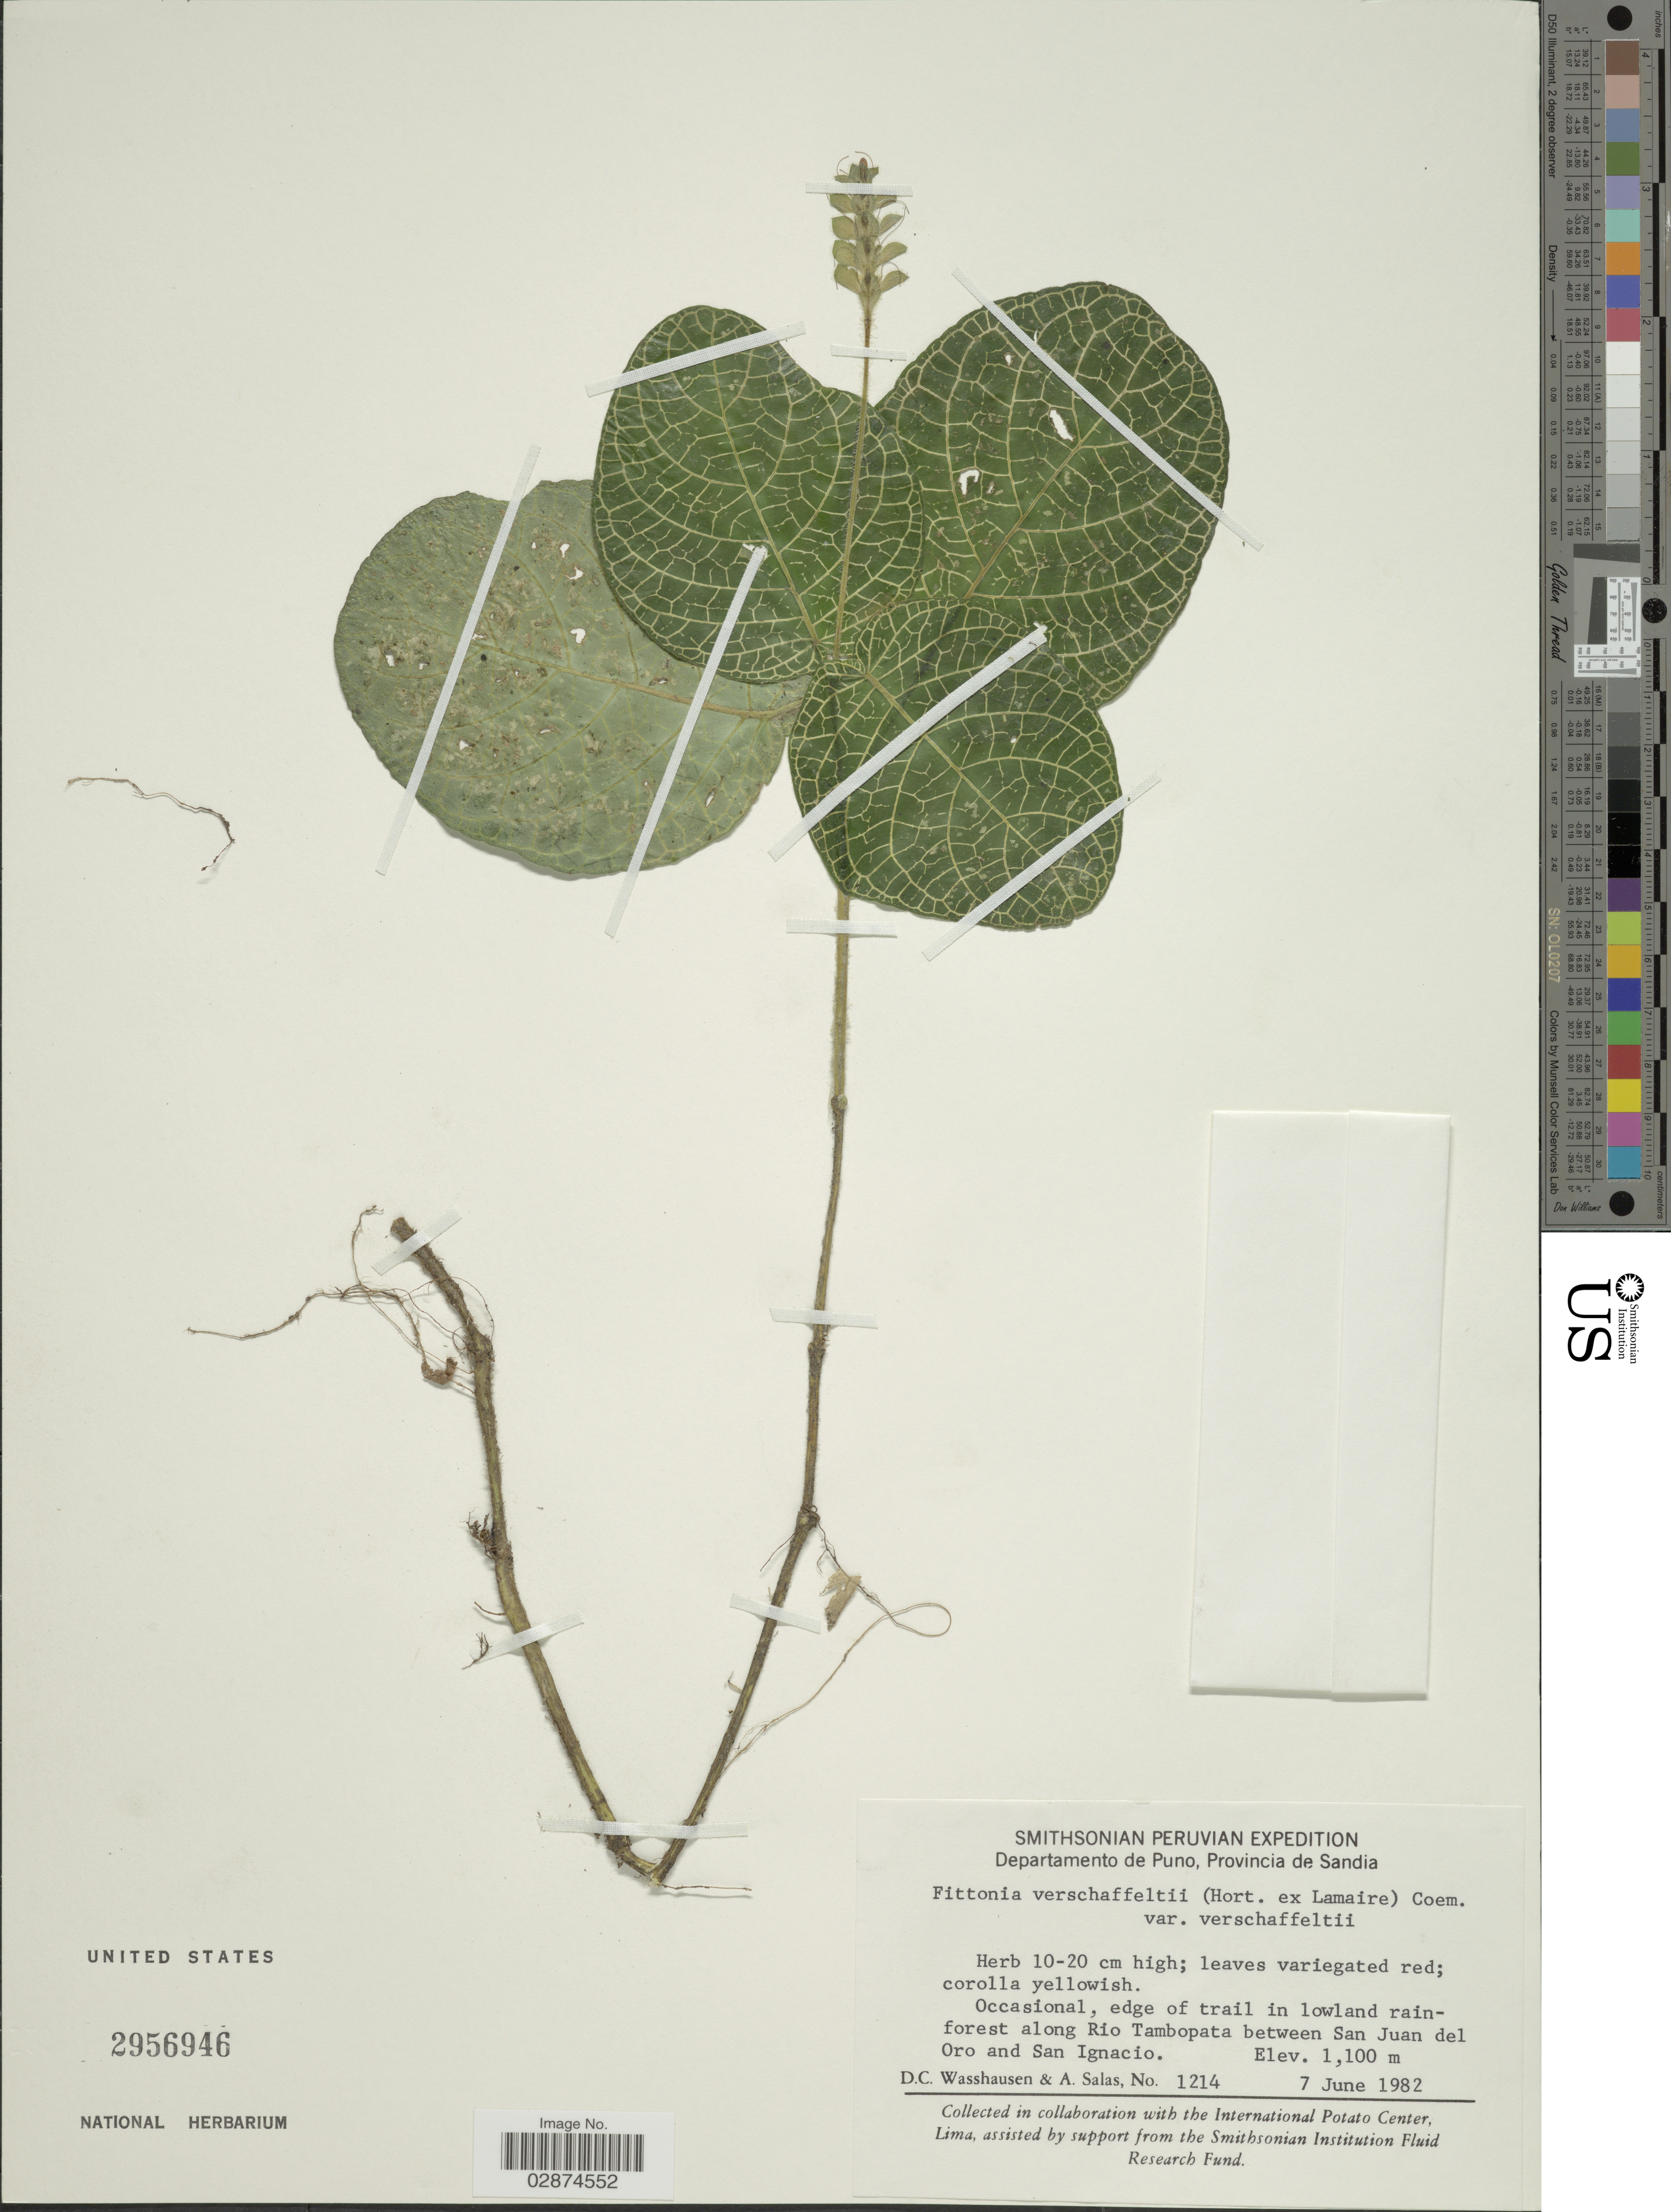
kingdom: Plantae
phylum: Tracheophyta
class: Magnoliopsida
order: Lamiales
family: Acanthaceae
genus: Fittonia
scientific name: Fittonia albivenis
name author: (Lindl. ex Veitch) Brummitt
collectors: D. C. Wasshausen & A. Salas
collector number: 1214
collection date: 1982-06-07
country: Peru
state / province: Puno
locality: Departamento de Puno. Province de Sandia. Occasional, edge of trail in lowland rainforest along Rio Tambopata between San Juan del Oro and San Ignacio.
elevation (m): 1100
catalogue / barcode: US 2956946